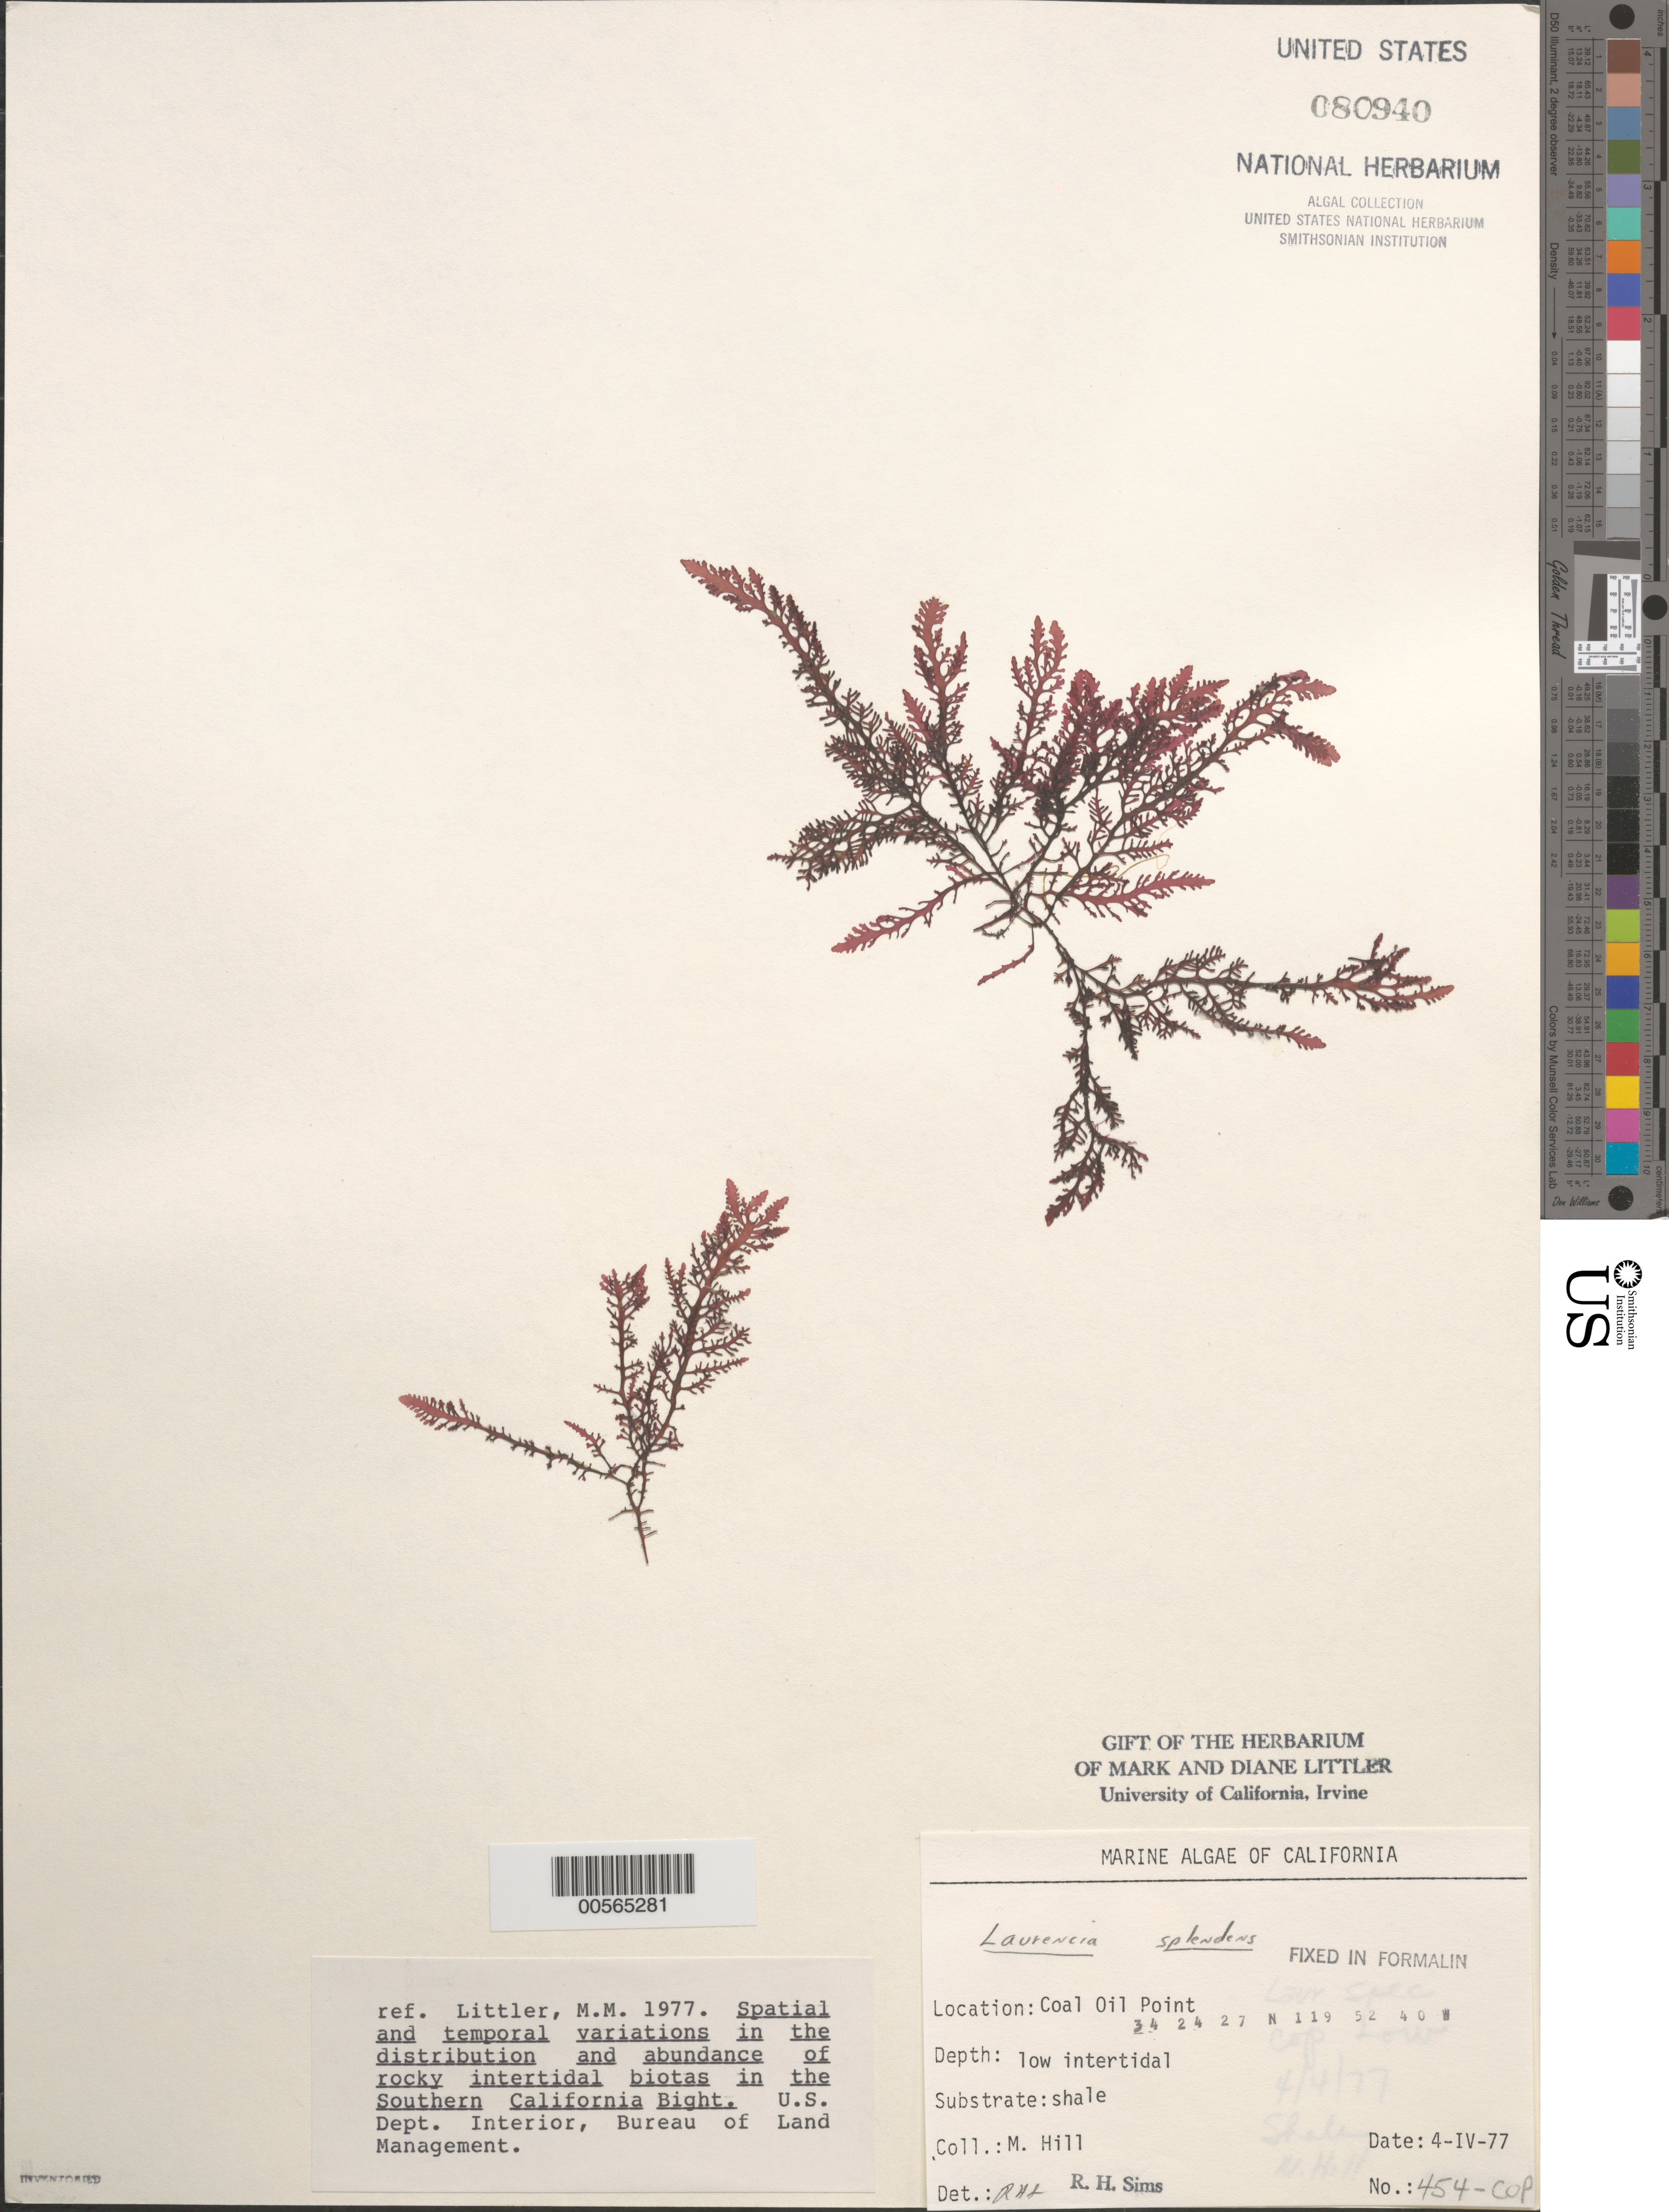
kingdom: Plantae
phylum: Rhodophyta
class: Florideophyceae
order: Ceramiales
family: Rhodomelaceae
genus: Osmundea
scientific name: Osmundea splendens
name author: (Hollenb.) K.W. Nam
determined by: Algae name updating Project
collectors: M. Hill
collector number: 454-cop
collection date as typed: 04 Apr 1977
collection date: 1977-04-04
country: United States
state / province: California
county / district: Santa Barbara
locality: Coal Oil Point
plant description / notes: BLM-SOCALBIGHT Rocky Intertidal Survey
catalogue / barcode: US 80940